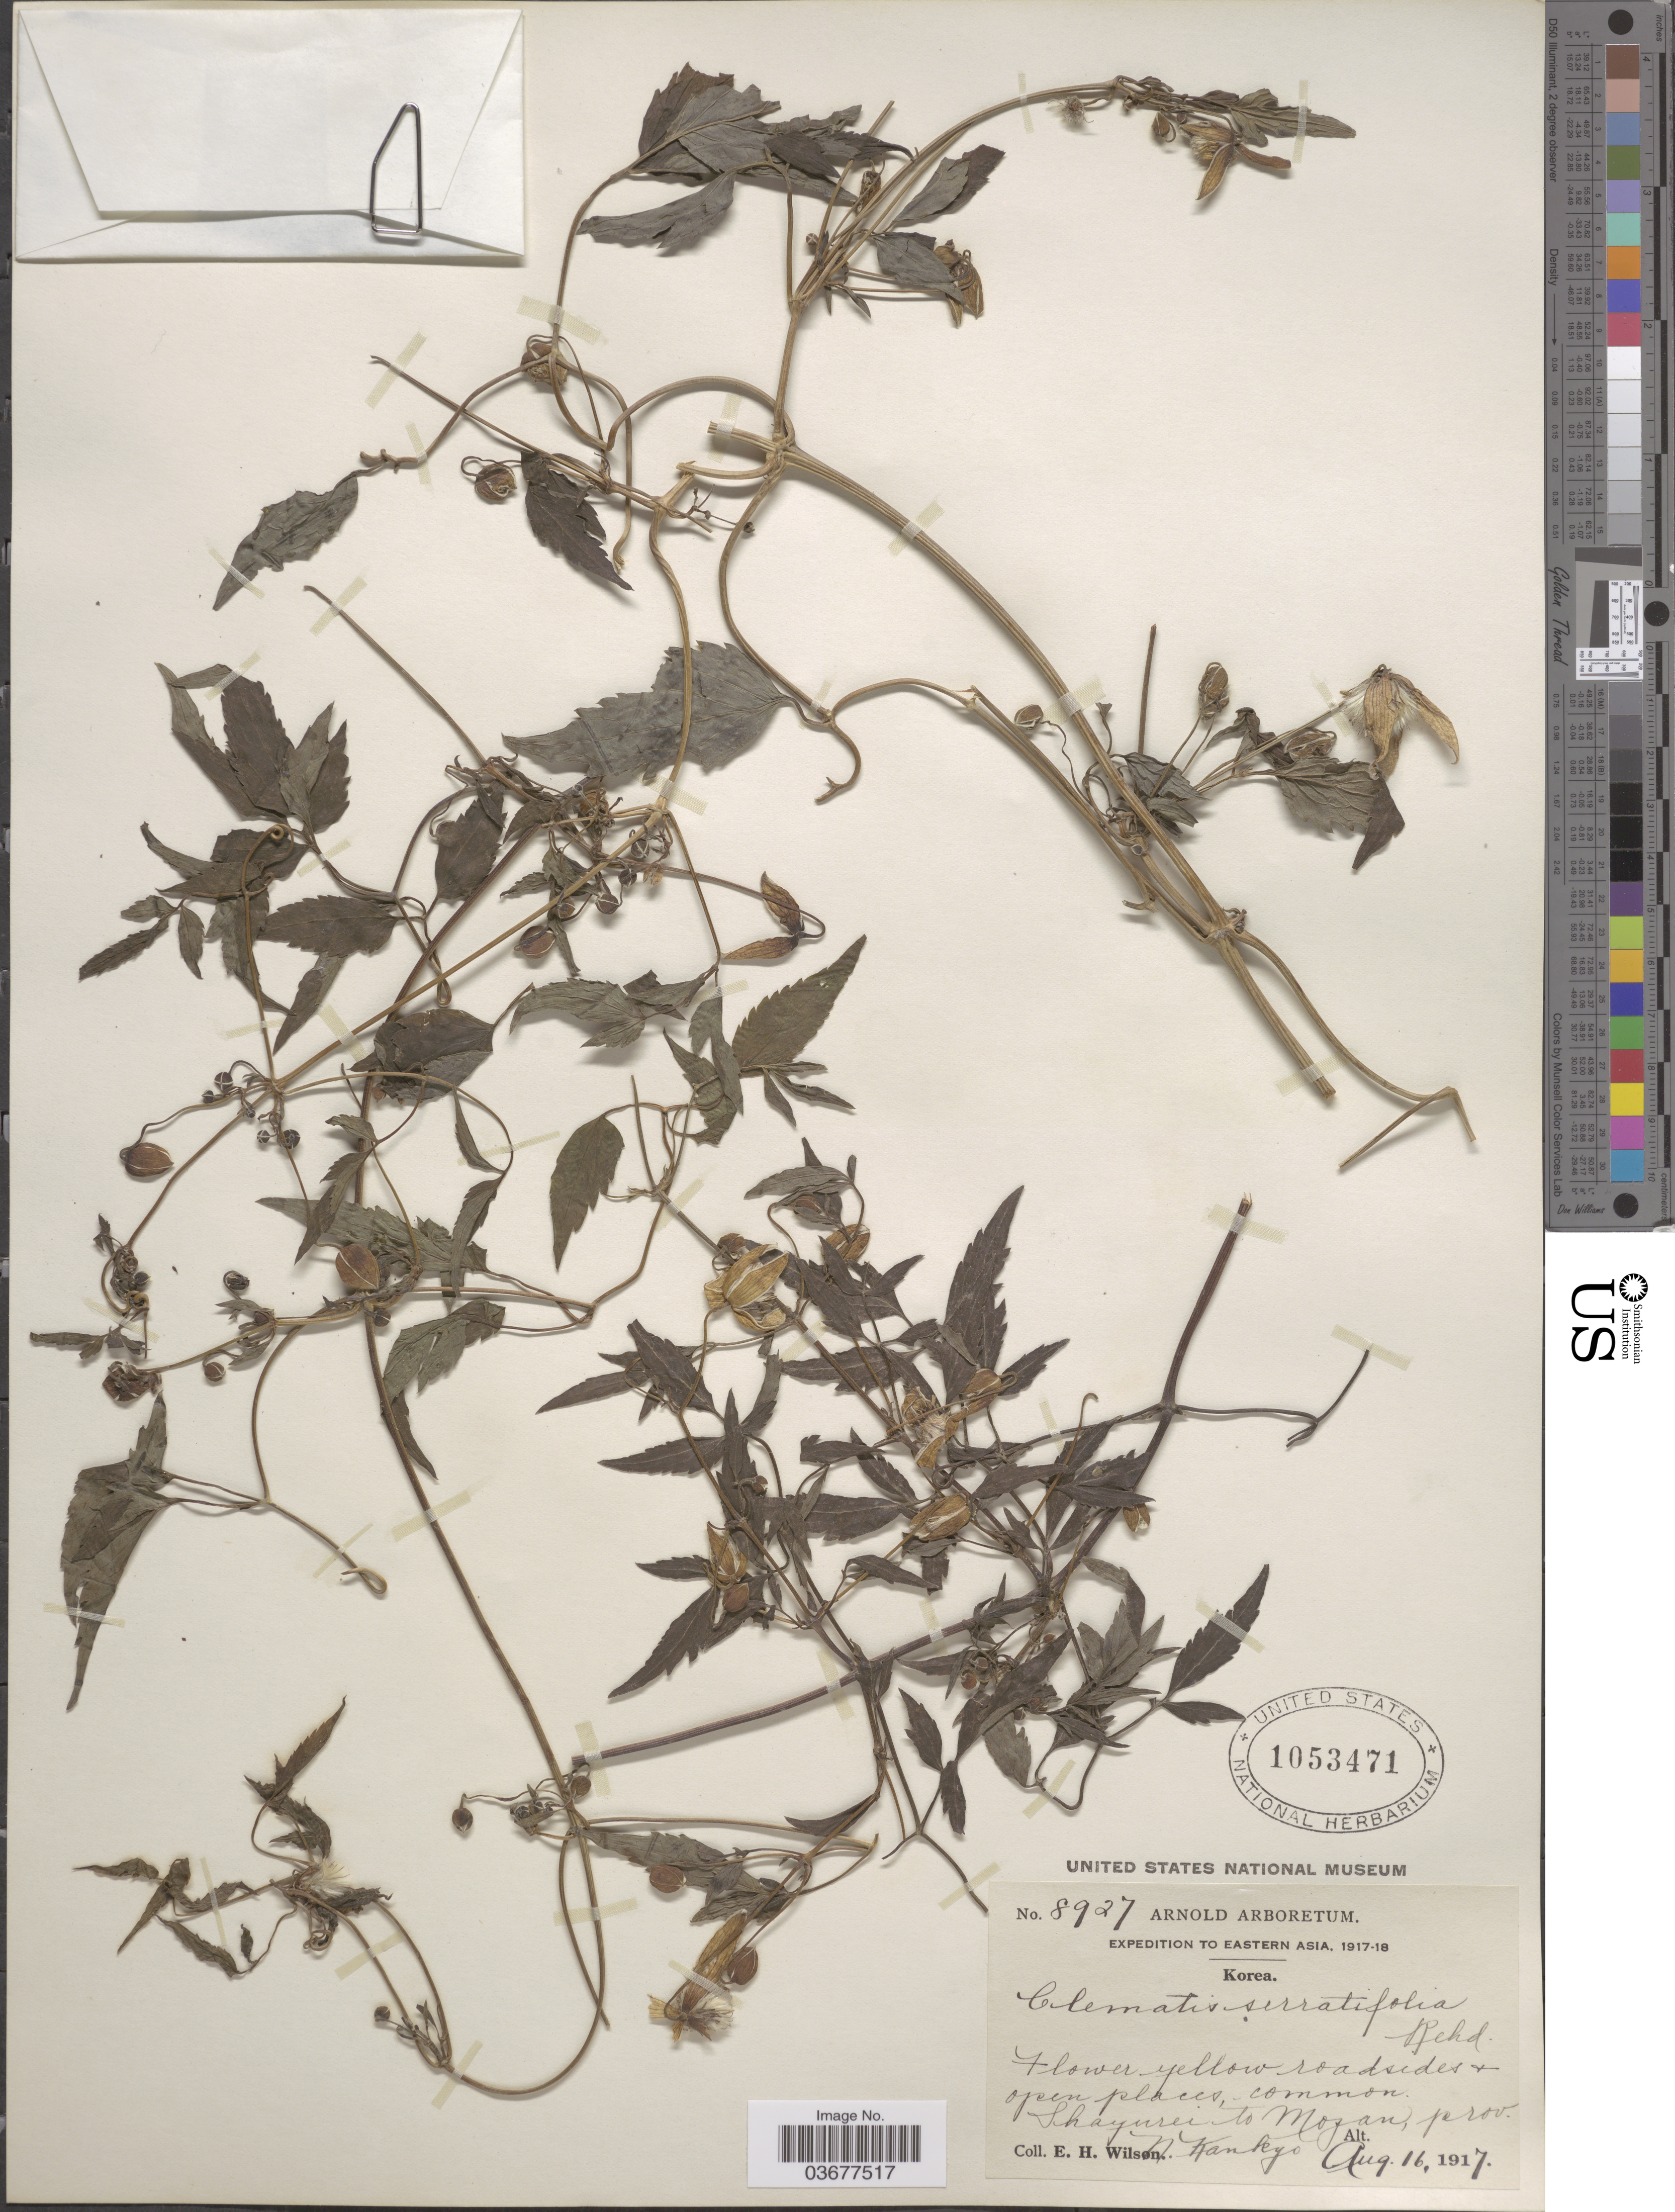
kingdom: Plantae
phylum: Tracheophyta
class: Magnoliopsida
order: Ranunculales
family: Ranunculaceae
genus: Clematis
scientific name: Clematis serratifolia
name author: Rehder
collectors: E. Wilson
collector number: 8927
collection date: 1917-08-16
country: North Korea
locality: Shayurei to Mozan, prov. N. Kankyo.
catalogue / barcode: US 1053471